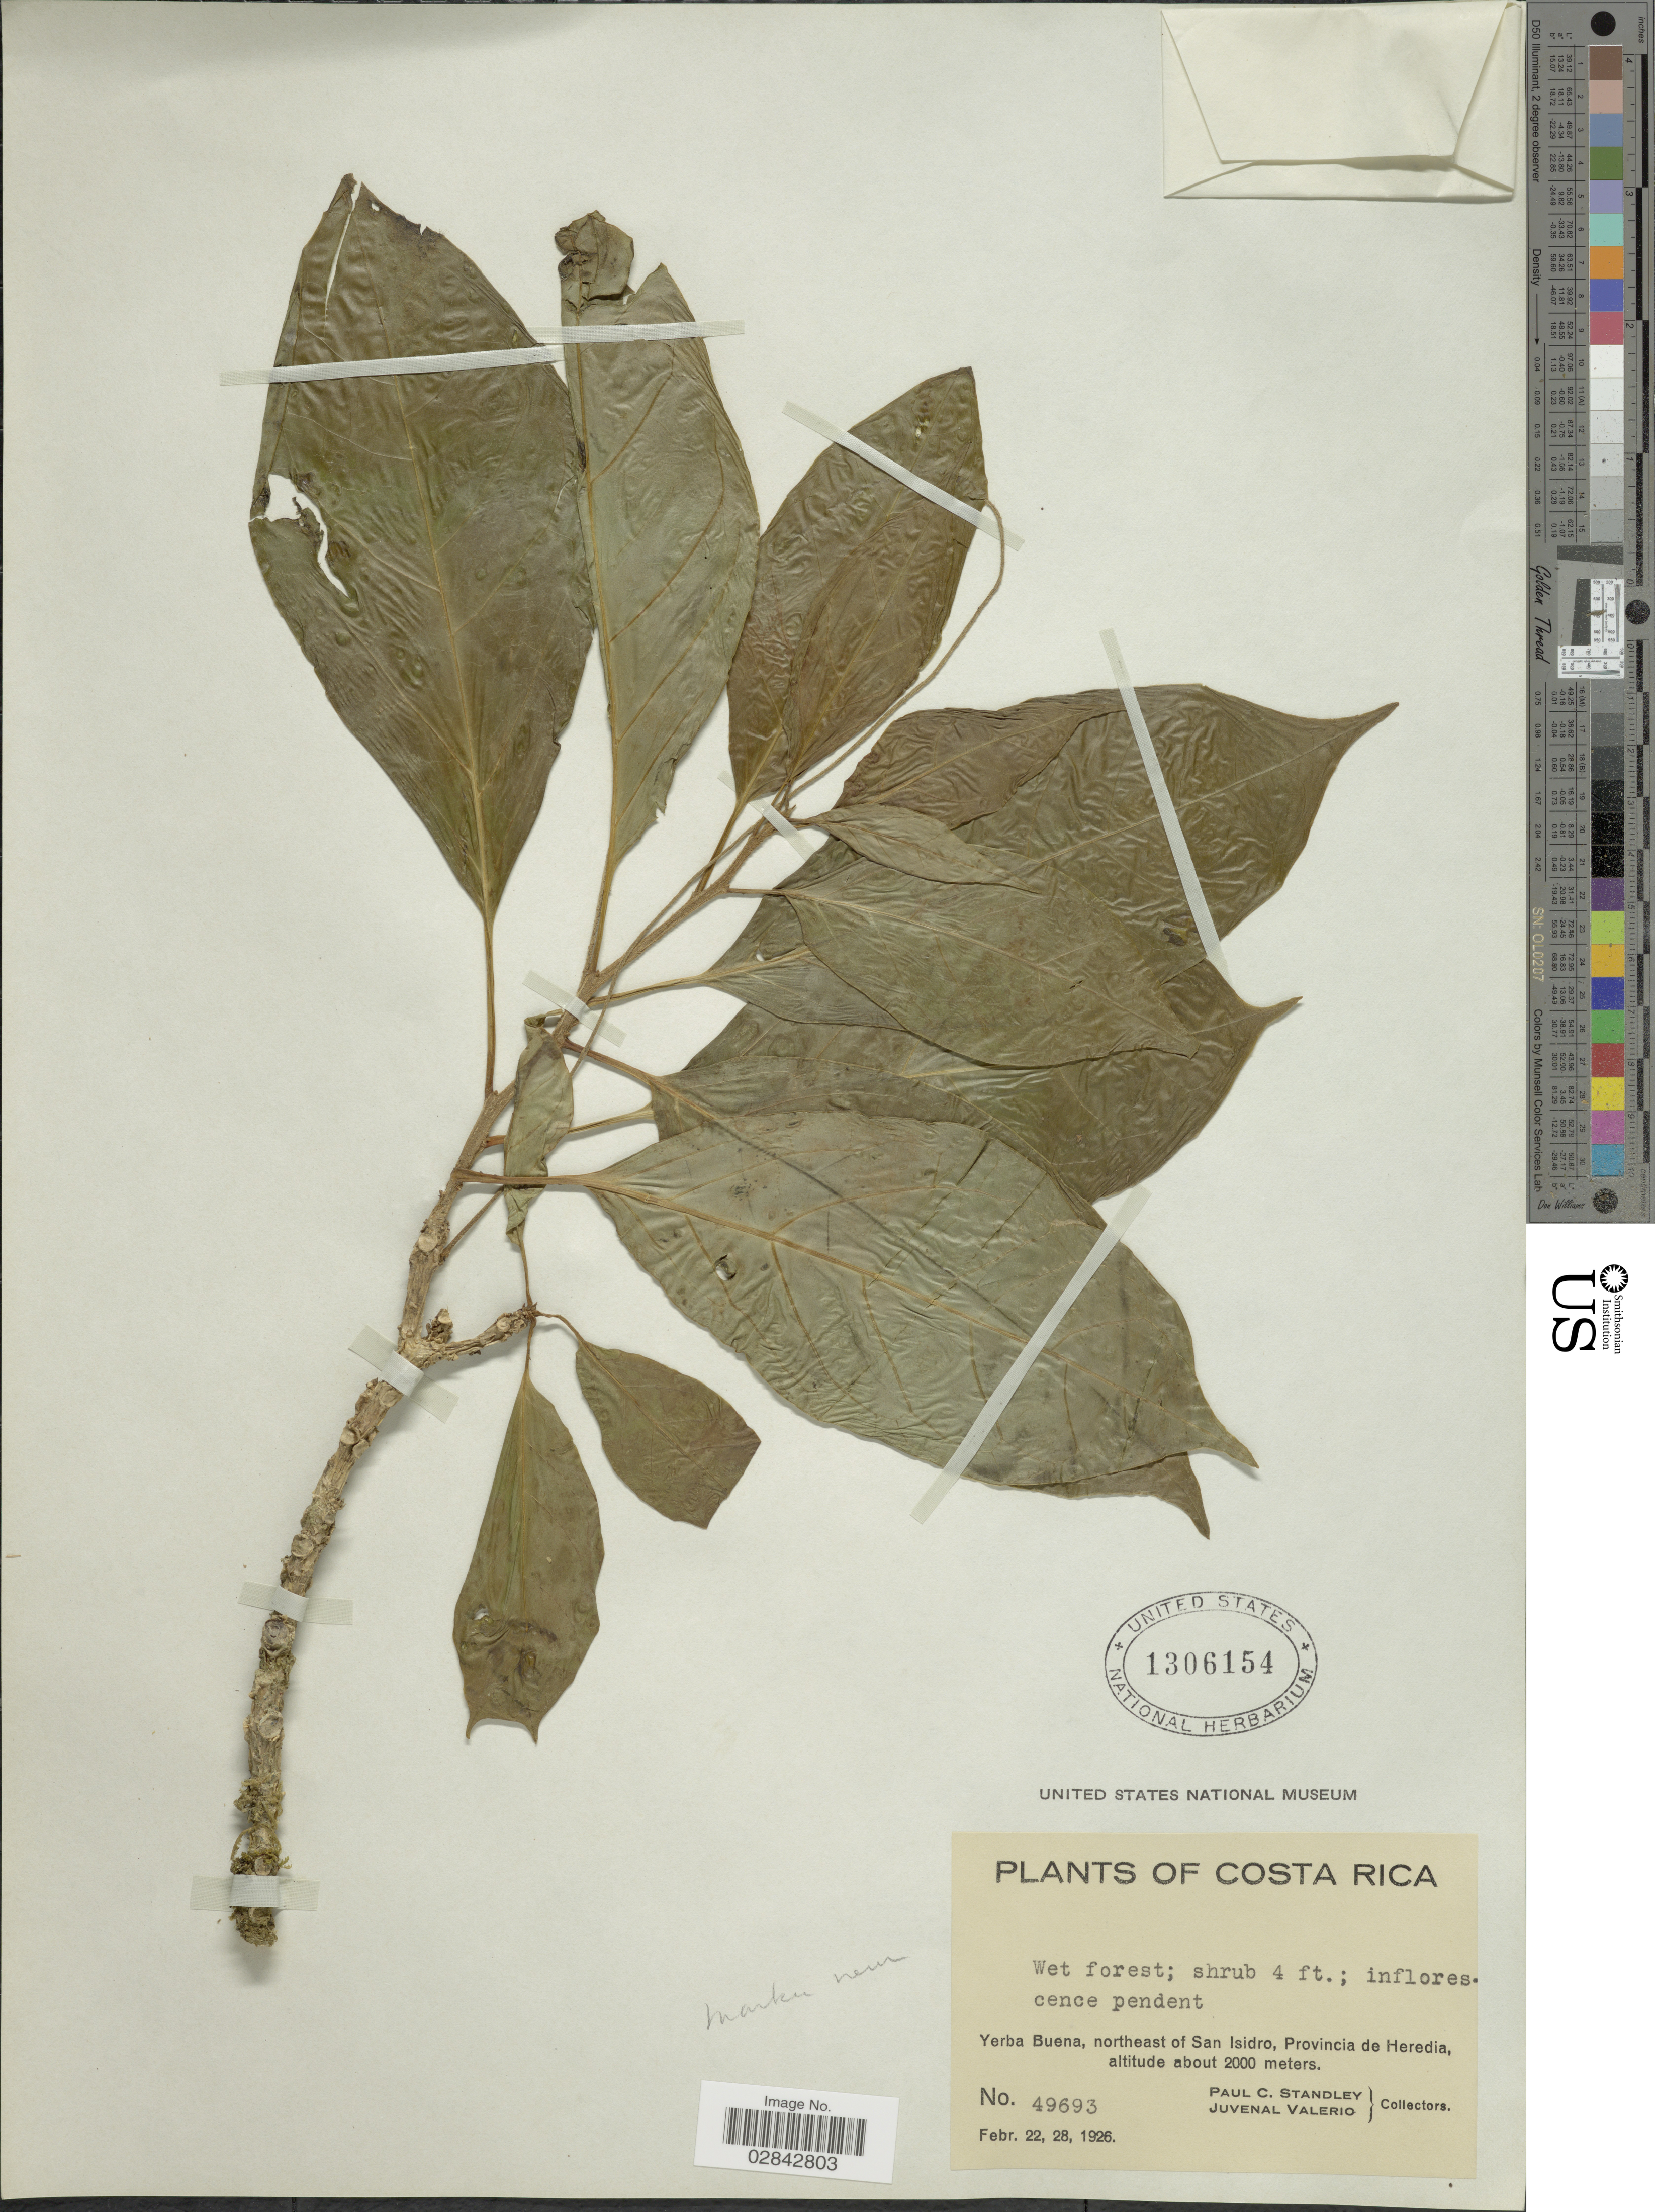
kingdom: Plantae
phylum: Tracheophyta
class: Magnoliopsida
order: Solanales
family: Solanaceae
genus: Markea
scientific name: Markea neurantha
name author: Hemsl.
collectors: P. C. Standley & J. Valerio R.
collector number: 49693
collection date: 1926-02-22/1926-02-28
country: Costa Rica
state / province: Heredia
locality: Yerba Buena, northeast of San Isidro.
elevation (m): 2000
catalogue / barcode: US 1306154